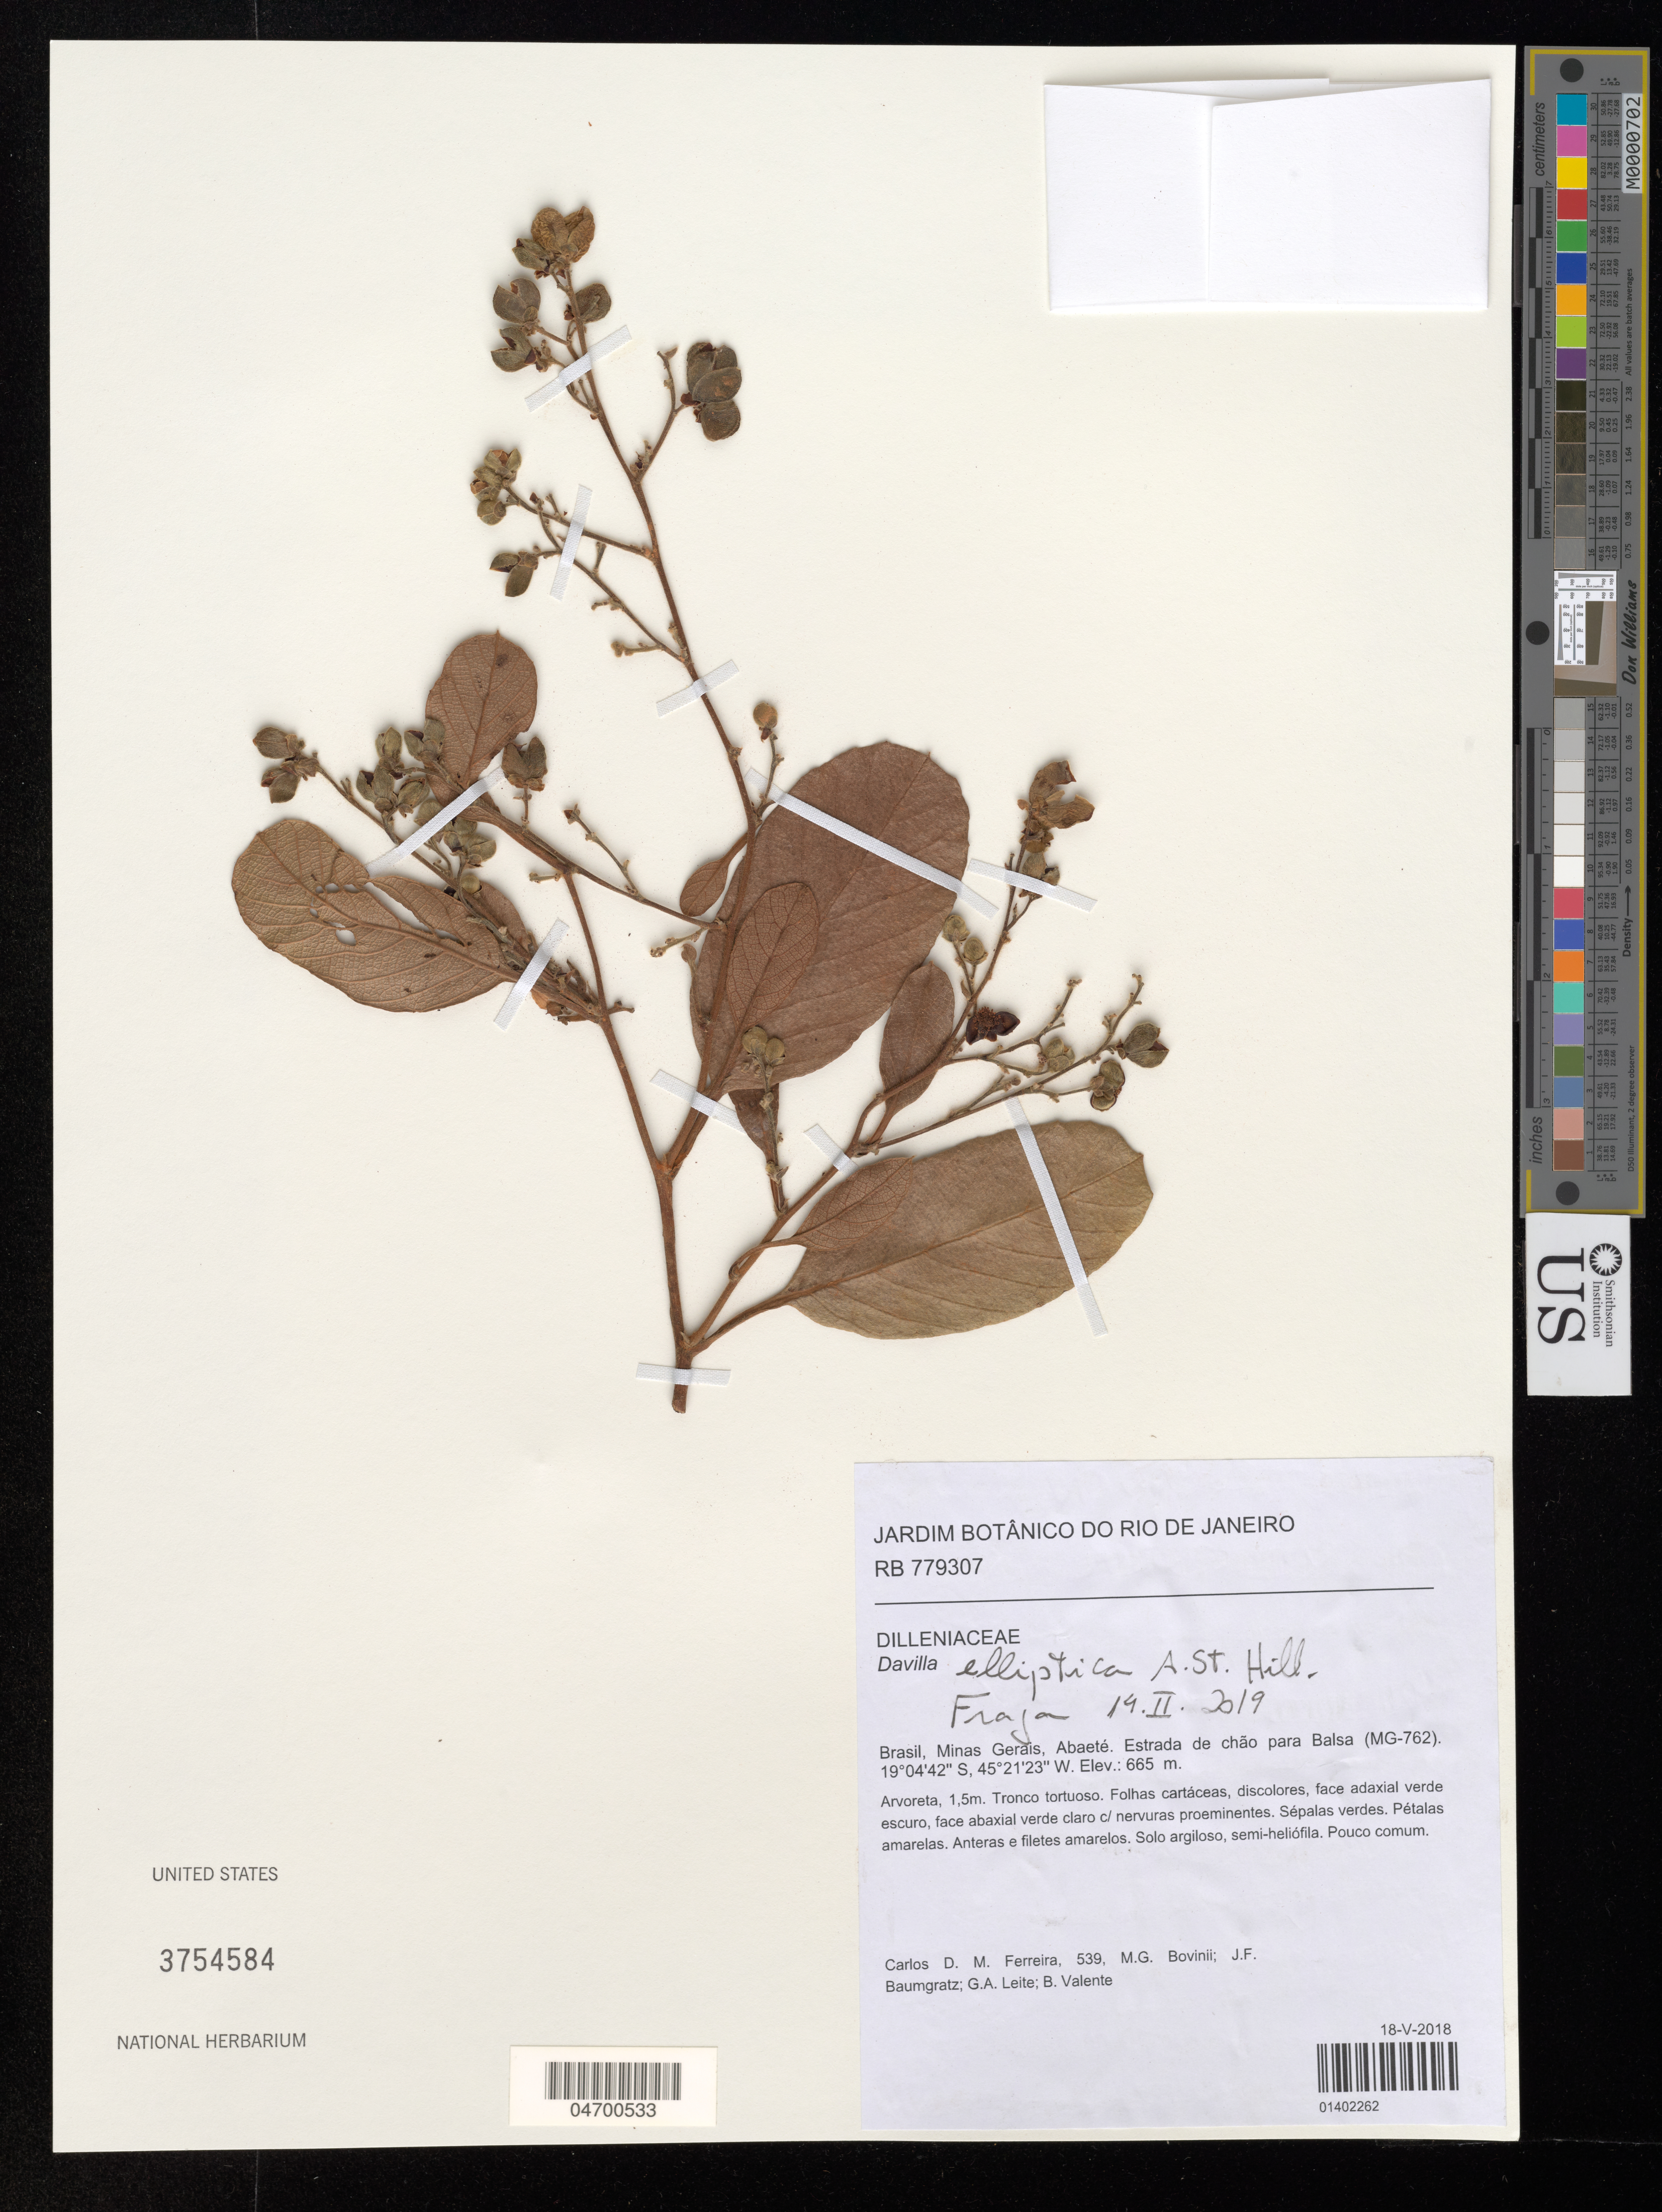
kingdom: Plantae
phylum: Tracheophyta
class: Magnoliopsida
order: Dilleniales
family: Dilleniaceae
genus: Davilla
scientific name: Davilla elliptica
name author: A. St.-Hil.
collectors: C. Ferreira, M. G. Bovini, J. F. A. Baumgratz & B. Valente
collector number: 539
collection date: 2018-05-18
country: Brazil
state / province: Minas Gerais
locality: Abaeté. Estrada de chão para Balsa (MG-762).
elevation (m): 665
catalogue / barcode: US 3754584